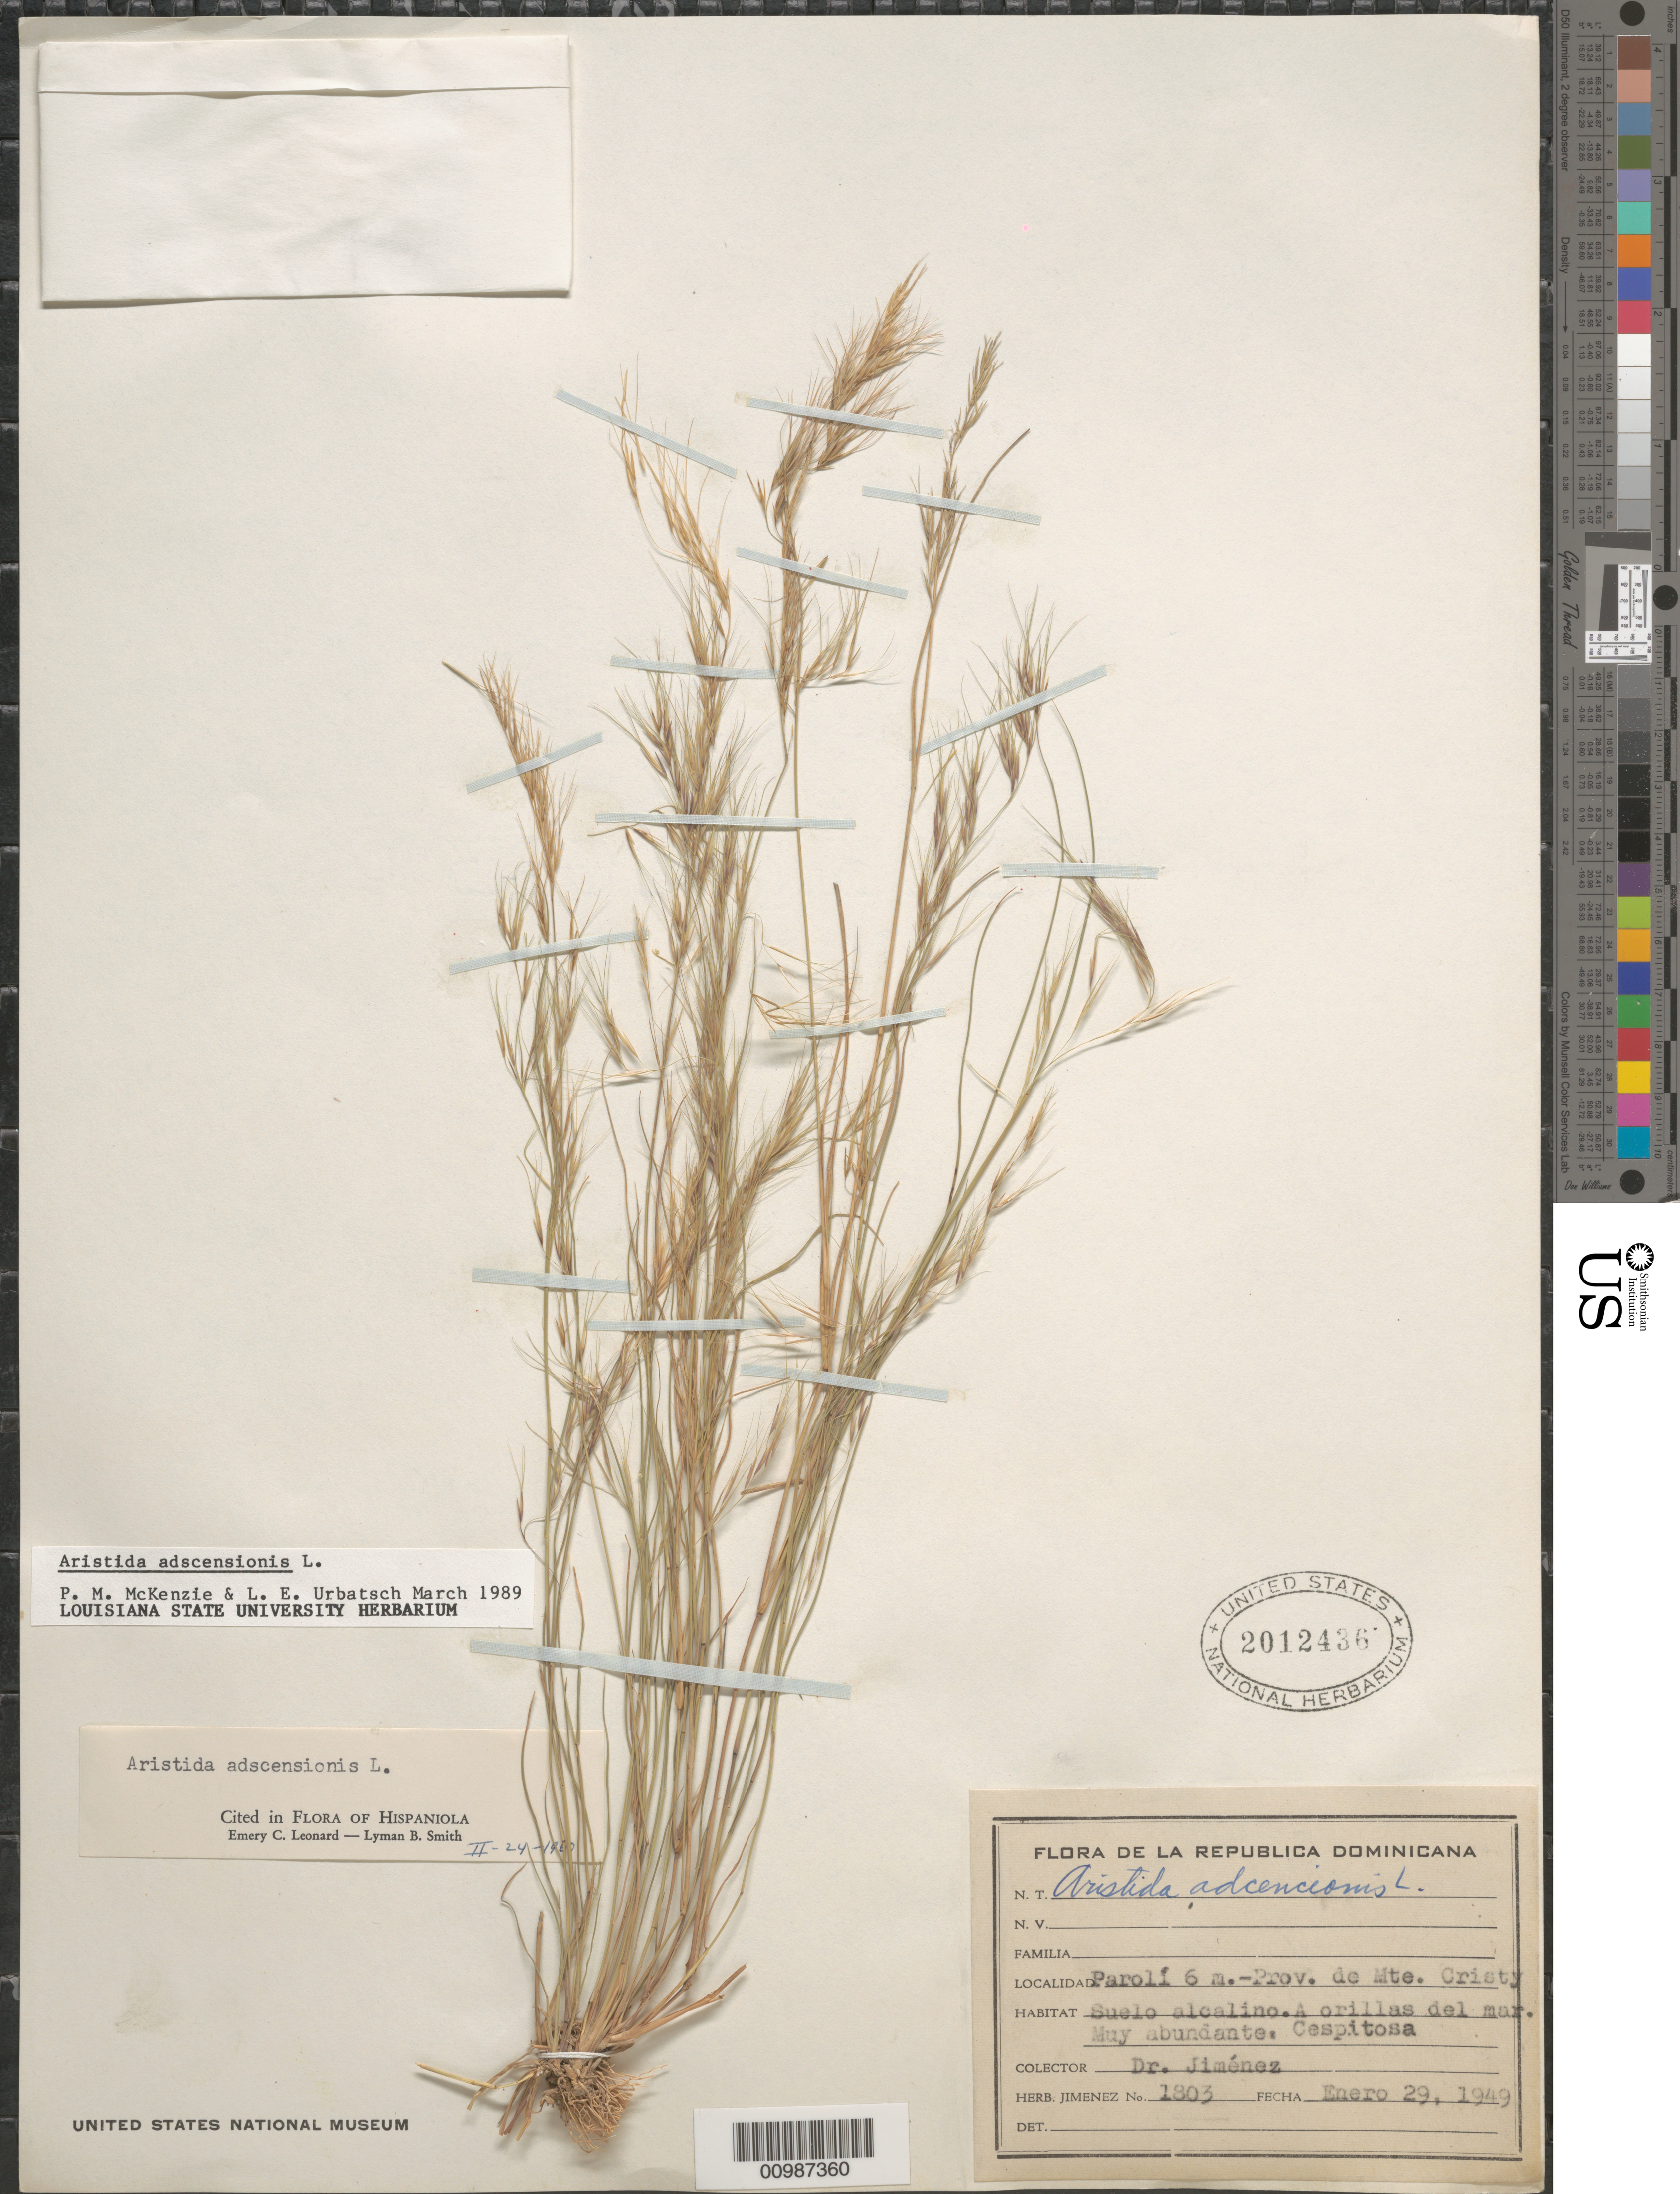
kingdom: Plantae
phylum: Tracheophyta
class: Liliopsida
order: Poales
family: Poaceae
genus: Aristida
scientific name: Aristida adscensionis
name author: L.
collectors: J. J. Jiménez Almonte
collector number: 1803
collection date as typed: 29 Jan 1949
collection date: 1949-01-29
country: Dominican Republic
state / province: Monte Cristi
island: Hispaniola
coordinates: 0 N, 0 E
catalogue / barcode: US 2012436